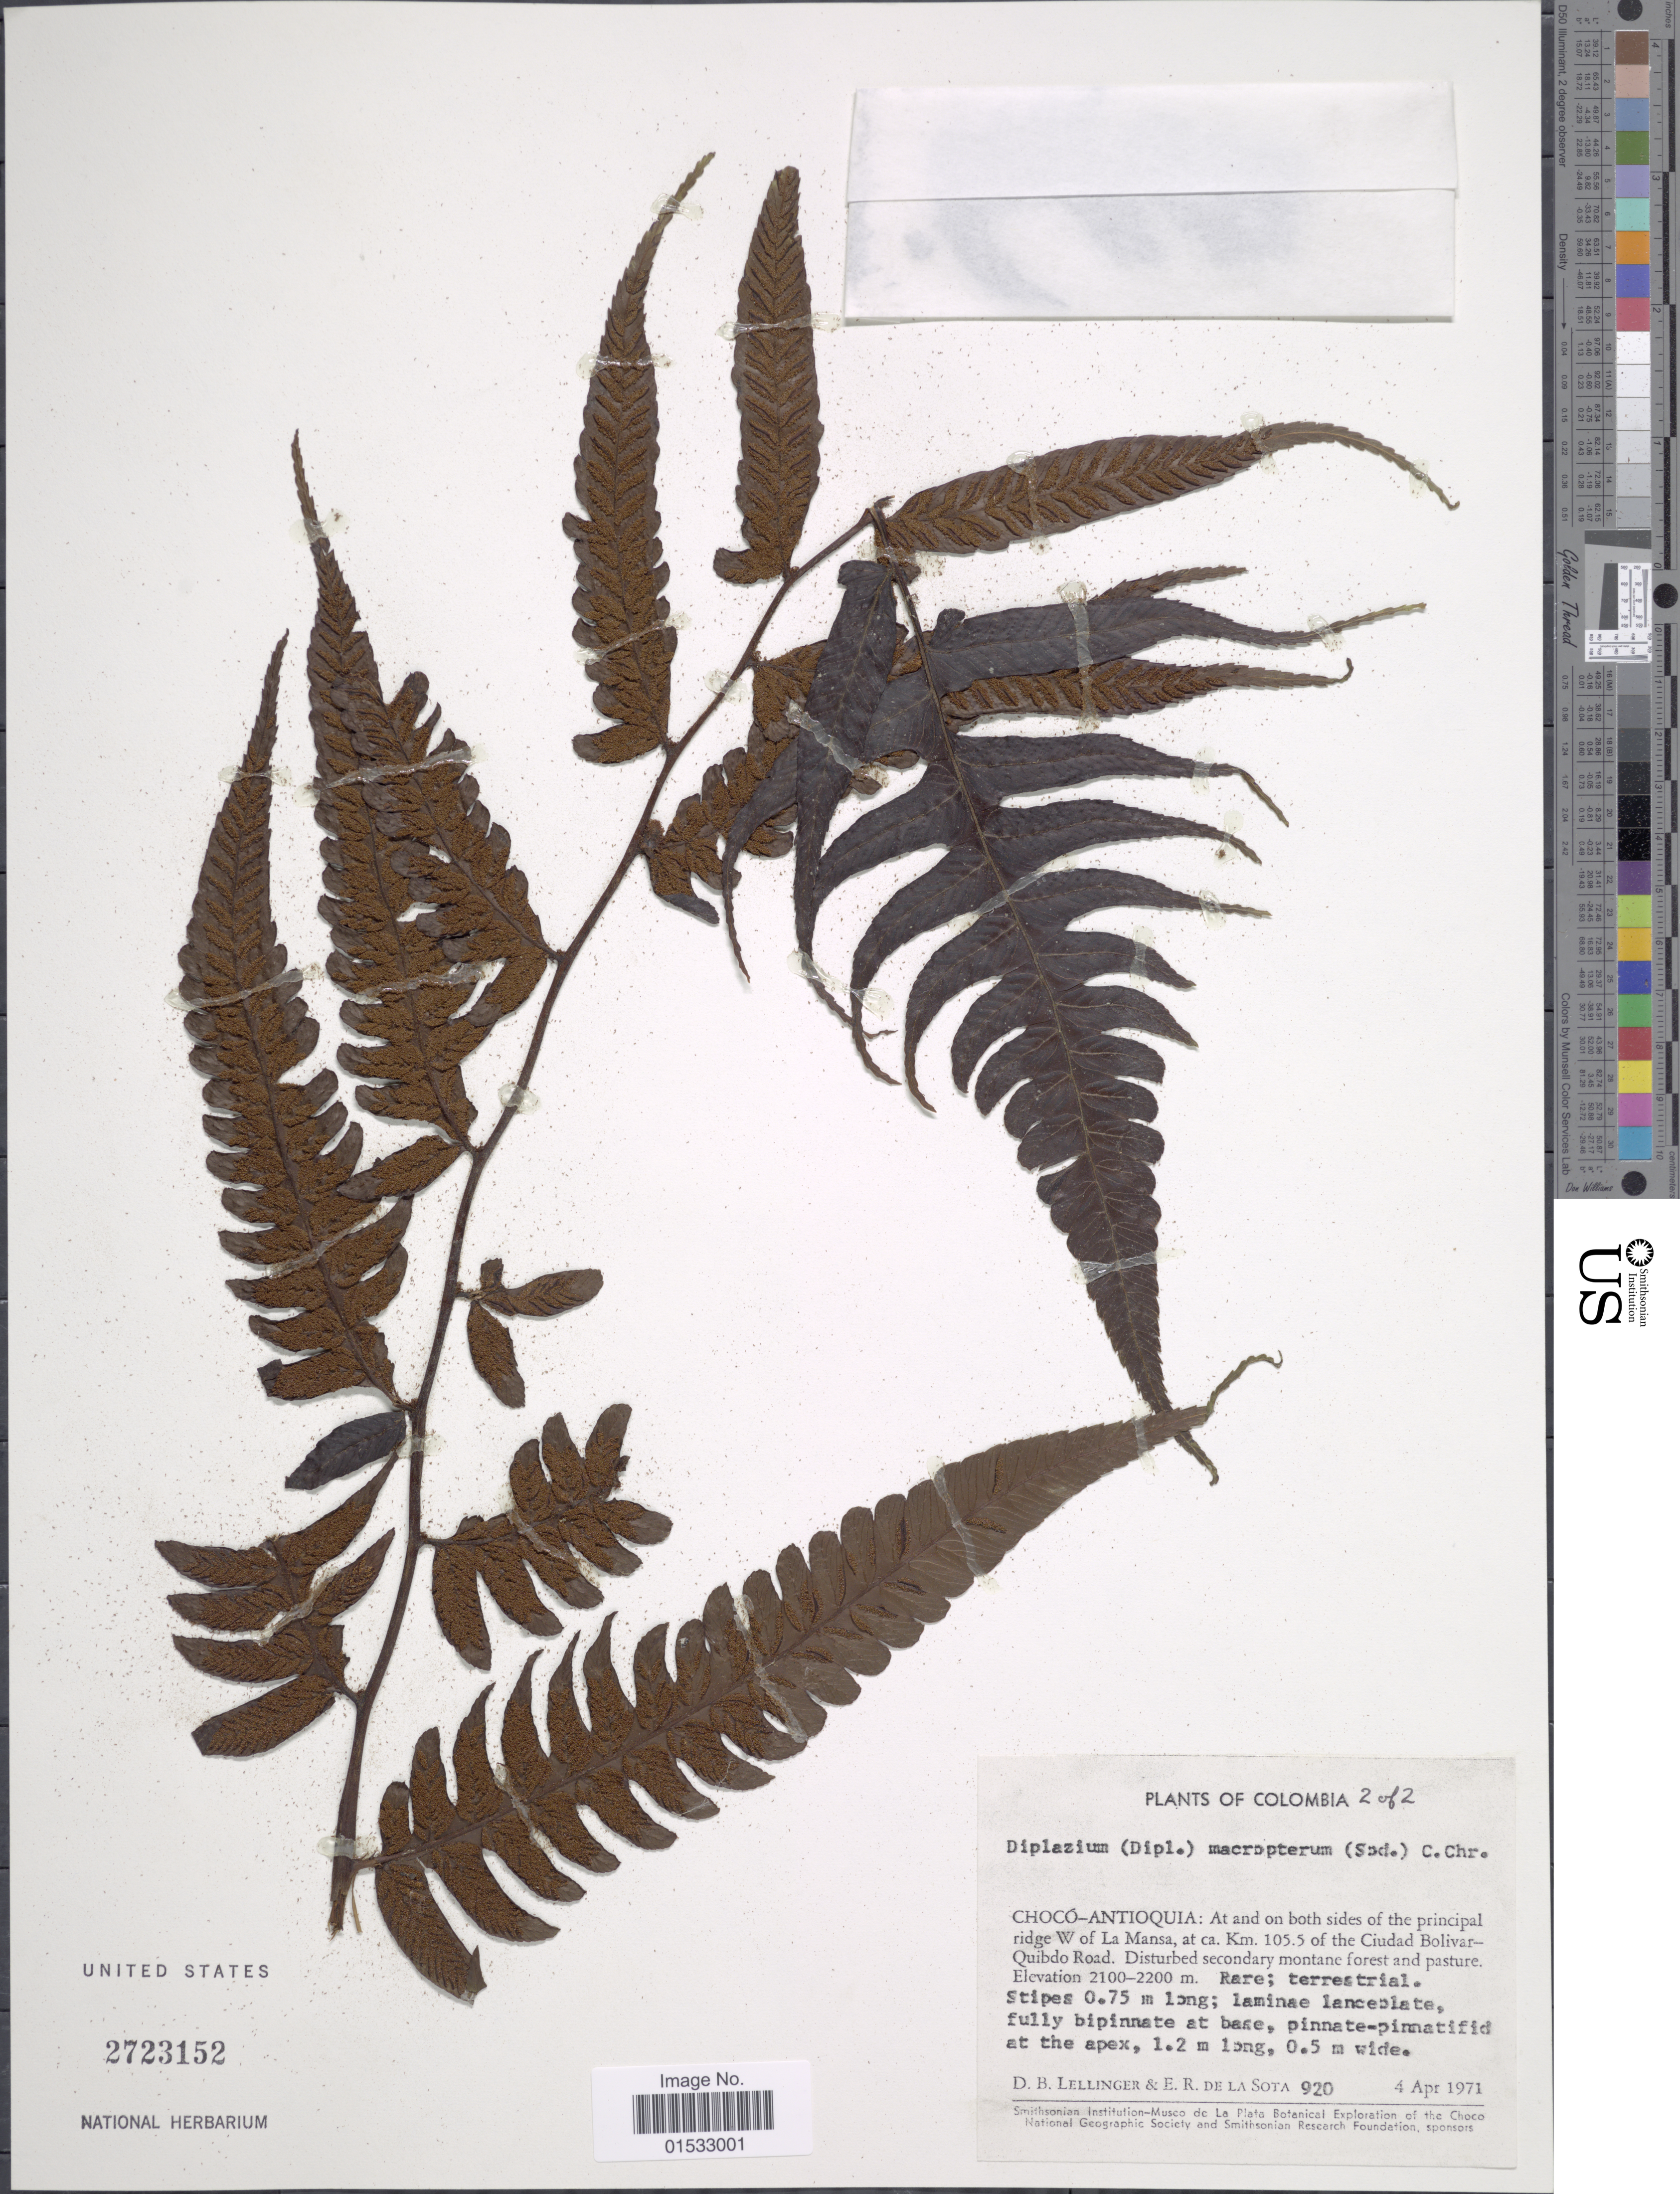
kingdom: Plantae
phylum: Tracheophyta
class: Polypodiopsida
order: Polypodiales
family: Athyriaceae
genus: Diplazium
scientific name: Diplazium macropterum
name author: (Sodiro) C. Chr.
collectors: D. B. Lellinger & E. R. de la Sota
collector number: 920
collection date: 1971-04-04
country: Colombia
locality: Chocó- Antioquia: at and on both sides of the principal ridge W of La Mansa, at ca. Km. 105.5 of the Ciudad Bolivar- Quibdo Road.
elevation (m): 2100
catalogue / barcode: US 2723152